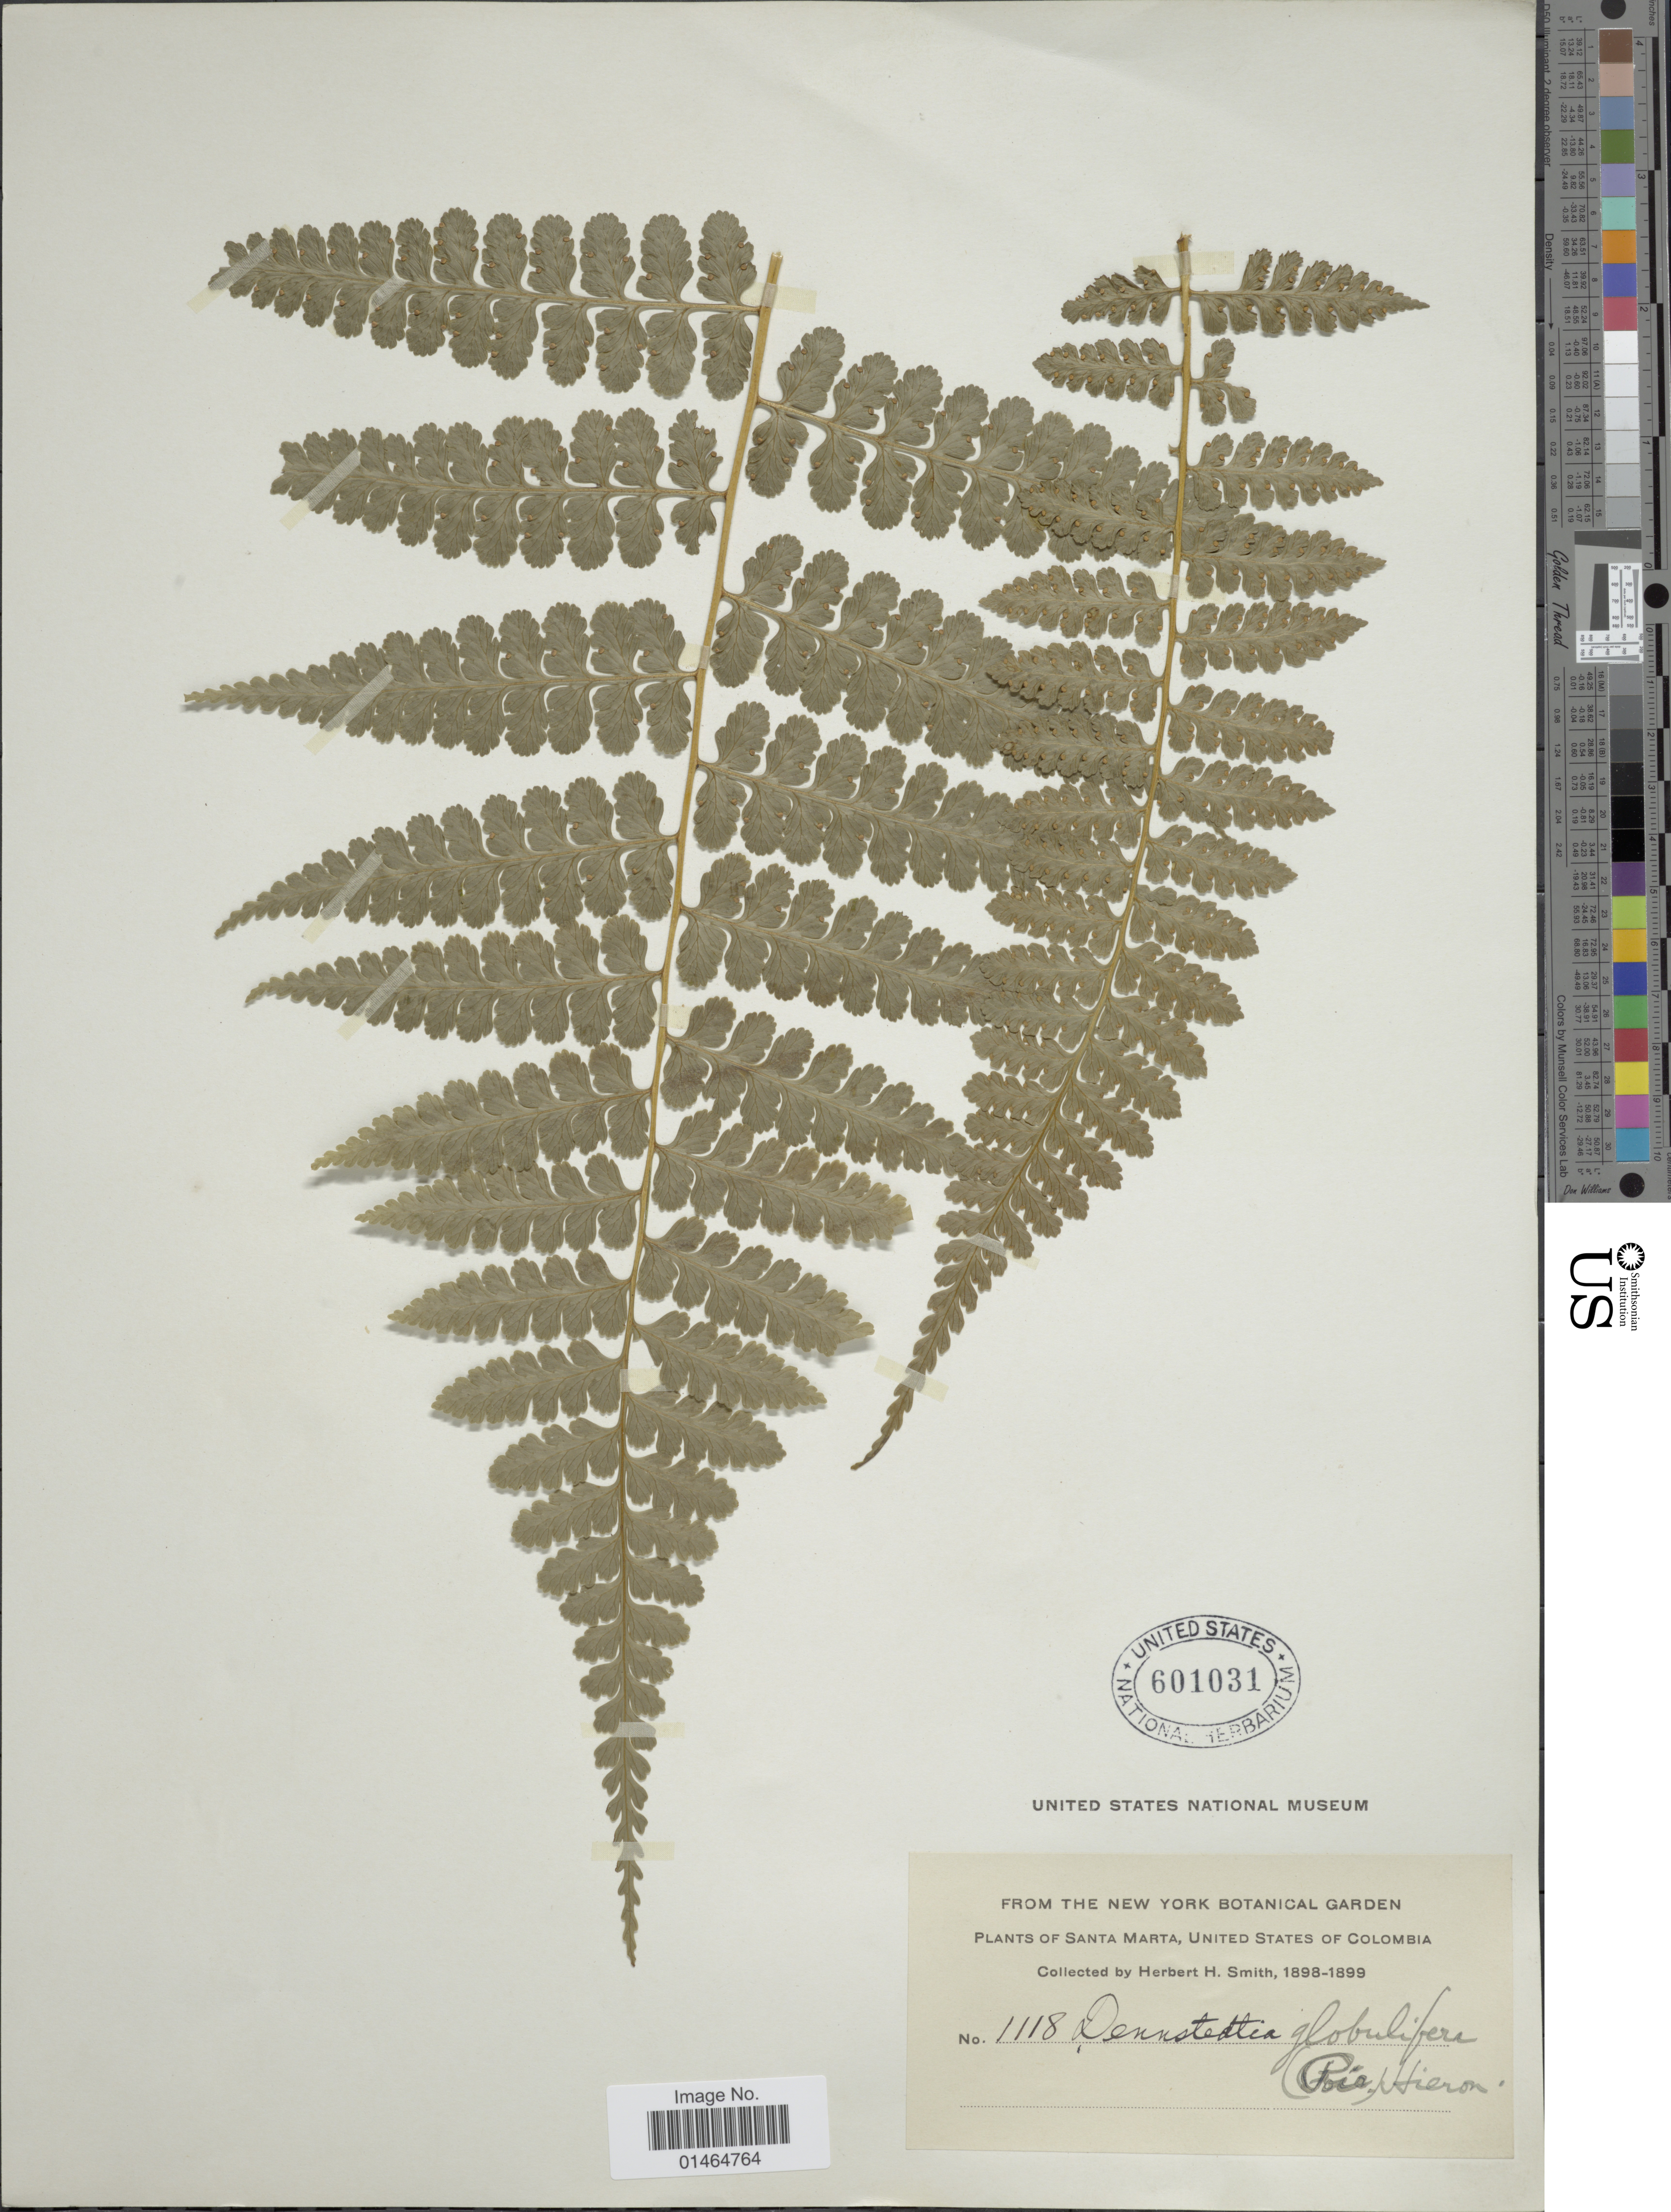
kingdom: Plantae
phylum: Tracheophyta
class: Polypodiopsida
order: Polypodiales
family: Dennstaedtiaceae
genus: Dennstaedtia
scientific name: Dennstaedtia globulifera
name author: (Poir.) Hieron.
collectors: Herbert H. Smith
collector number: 1118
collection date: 1898/1899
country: Colombia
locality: Santa Marta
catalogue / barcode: US 601031